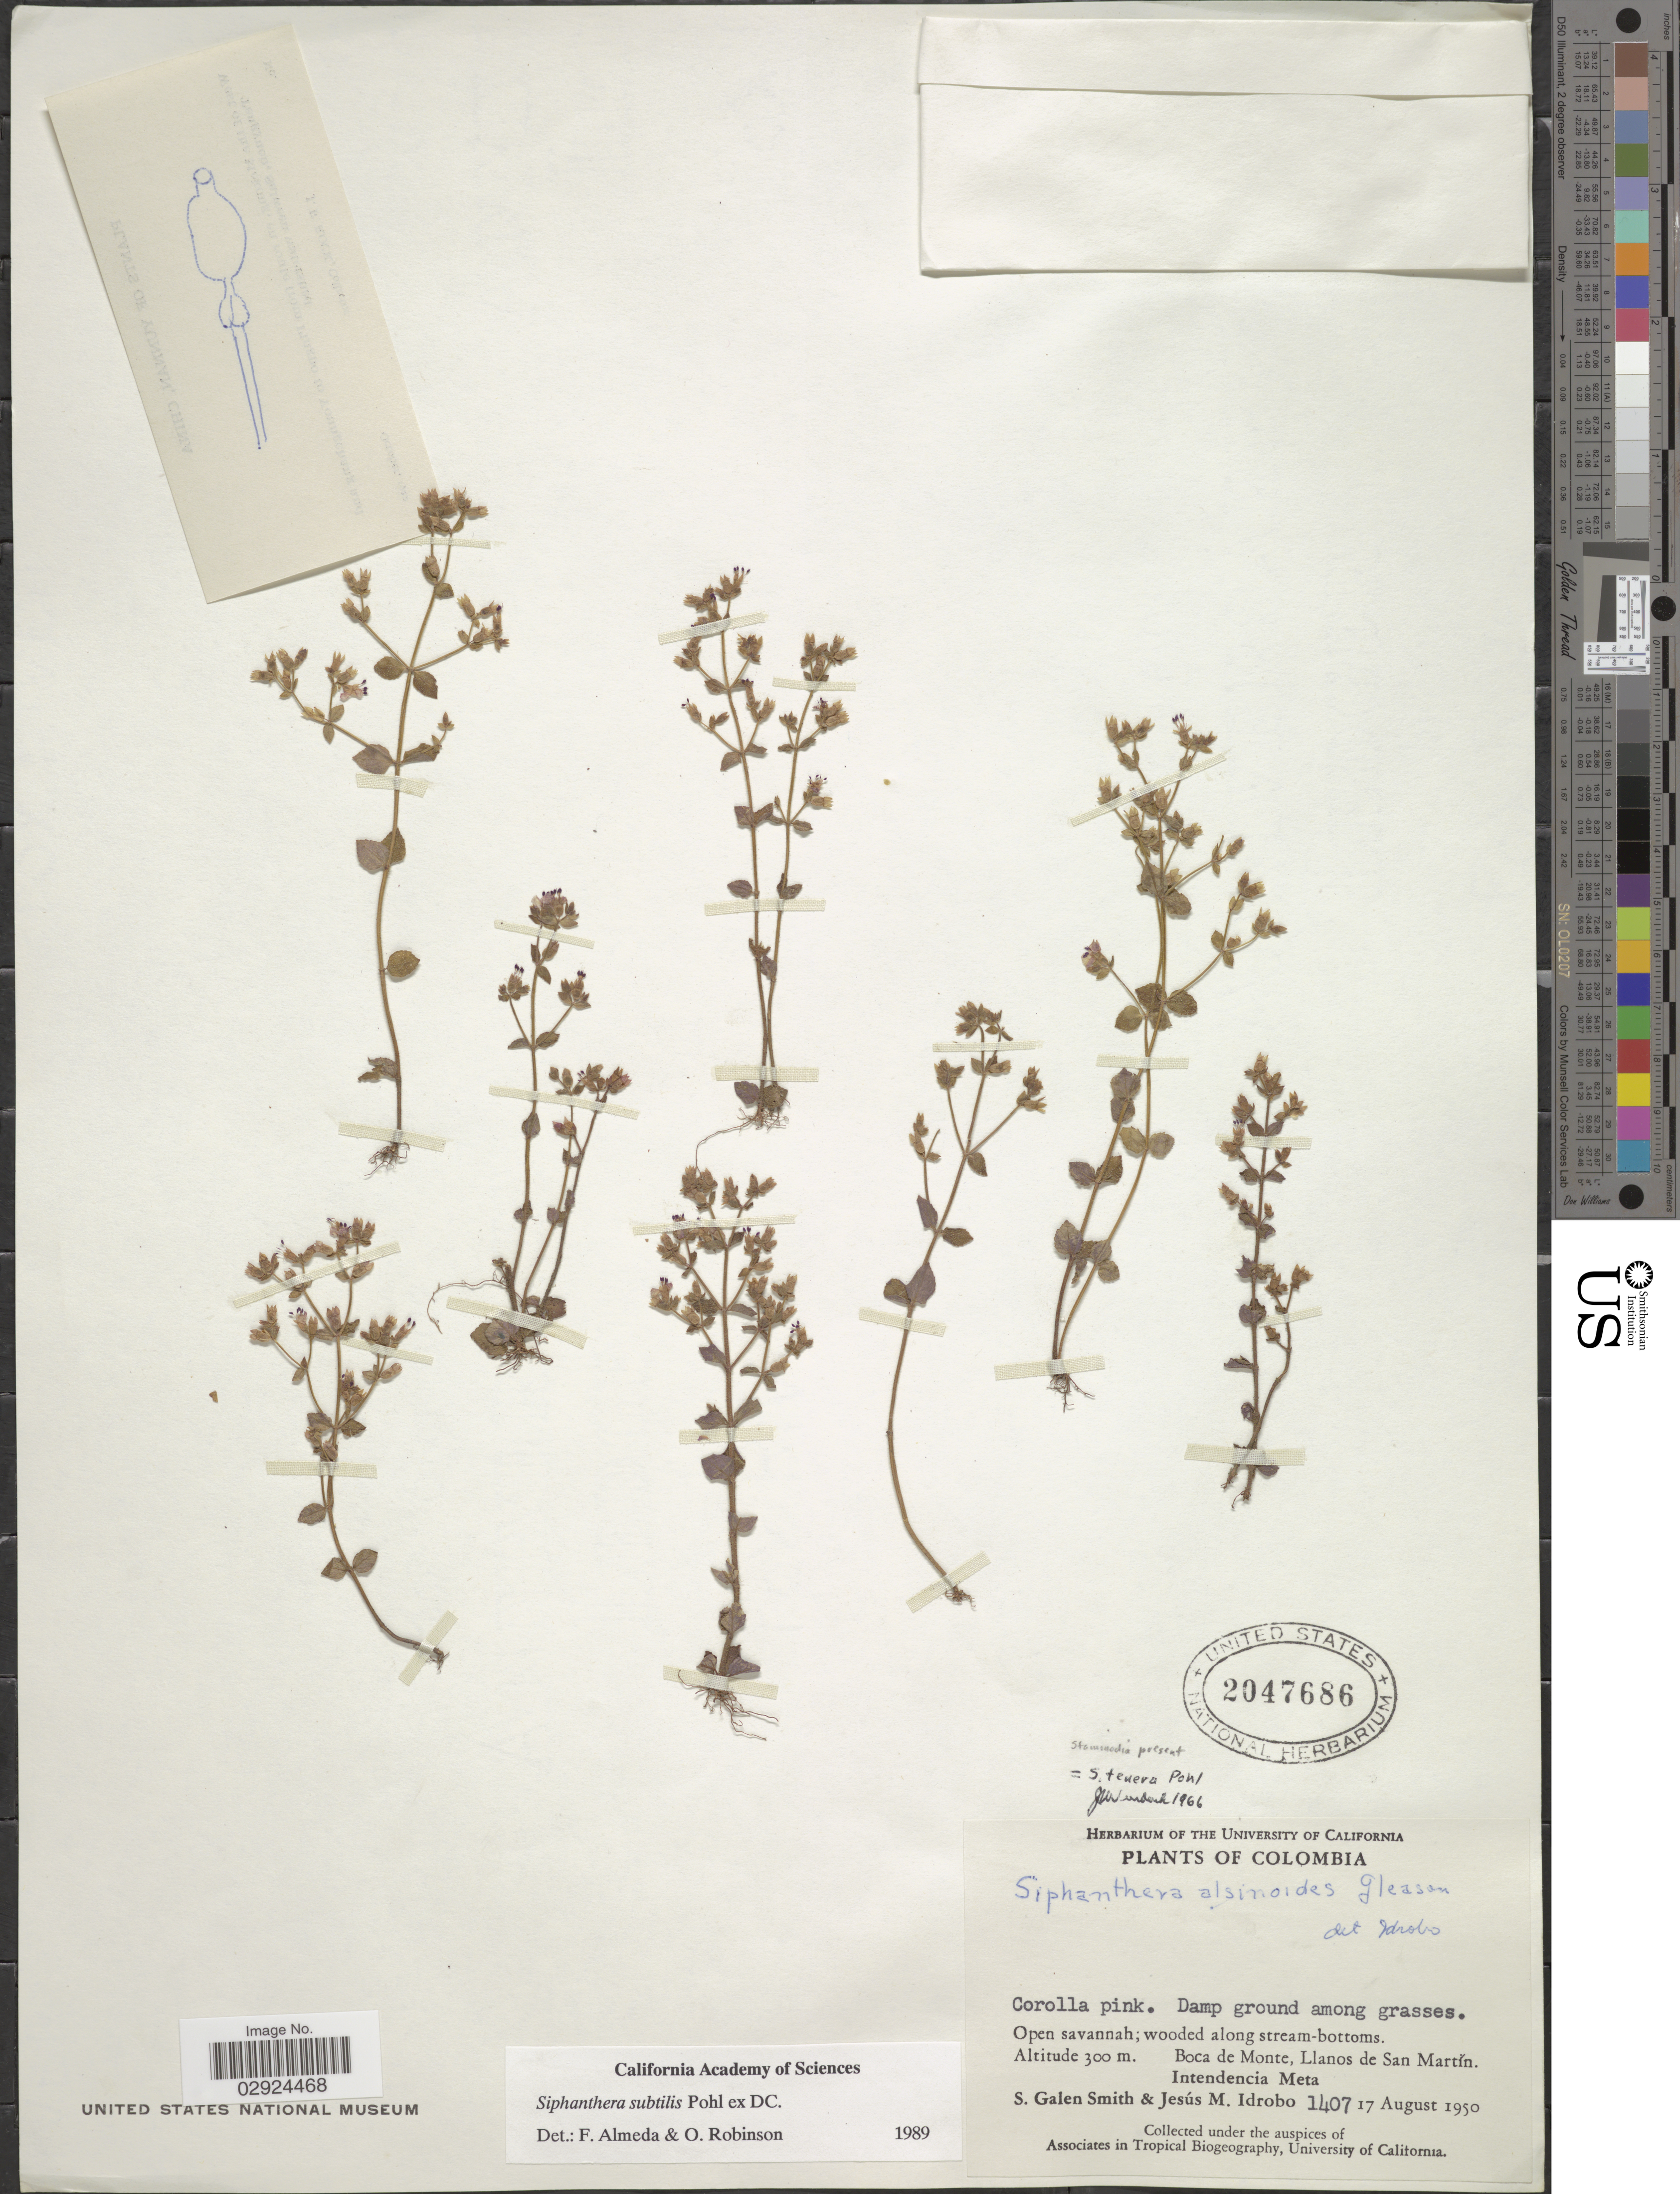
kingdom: Plantae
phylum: Tracheophyta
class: Magnoliopsida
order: Myrtales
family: Melastomataceae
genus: Siphanthera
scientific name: Siphanthera subtilis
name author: Pohl ex DC.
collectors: S. G. Smith & J. M. Idrobo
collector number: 1407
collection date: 1950-08-17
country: Colombia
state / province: Meta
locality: Boca de Monte, Llanos de San Martín, Intendencia Meta.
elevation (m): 300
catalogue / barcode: US 2047686